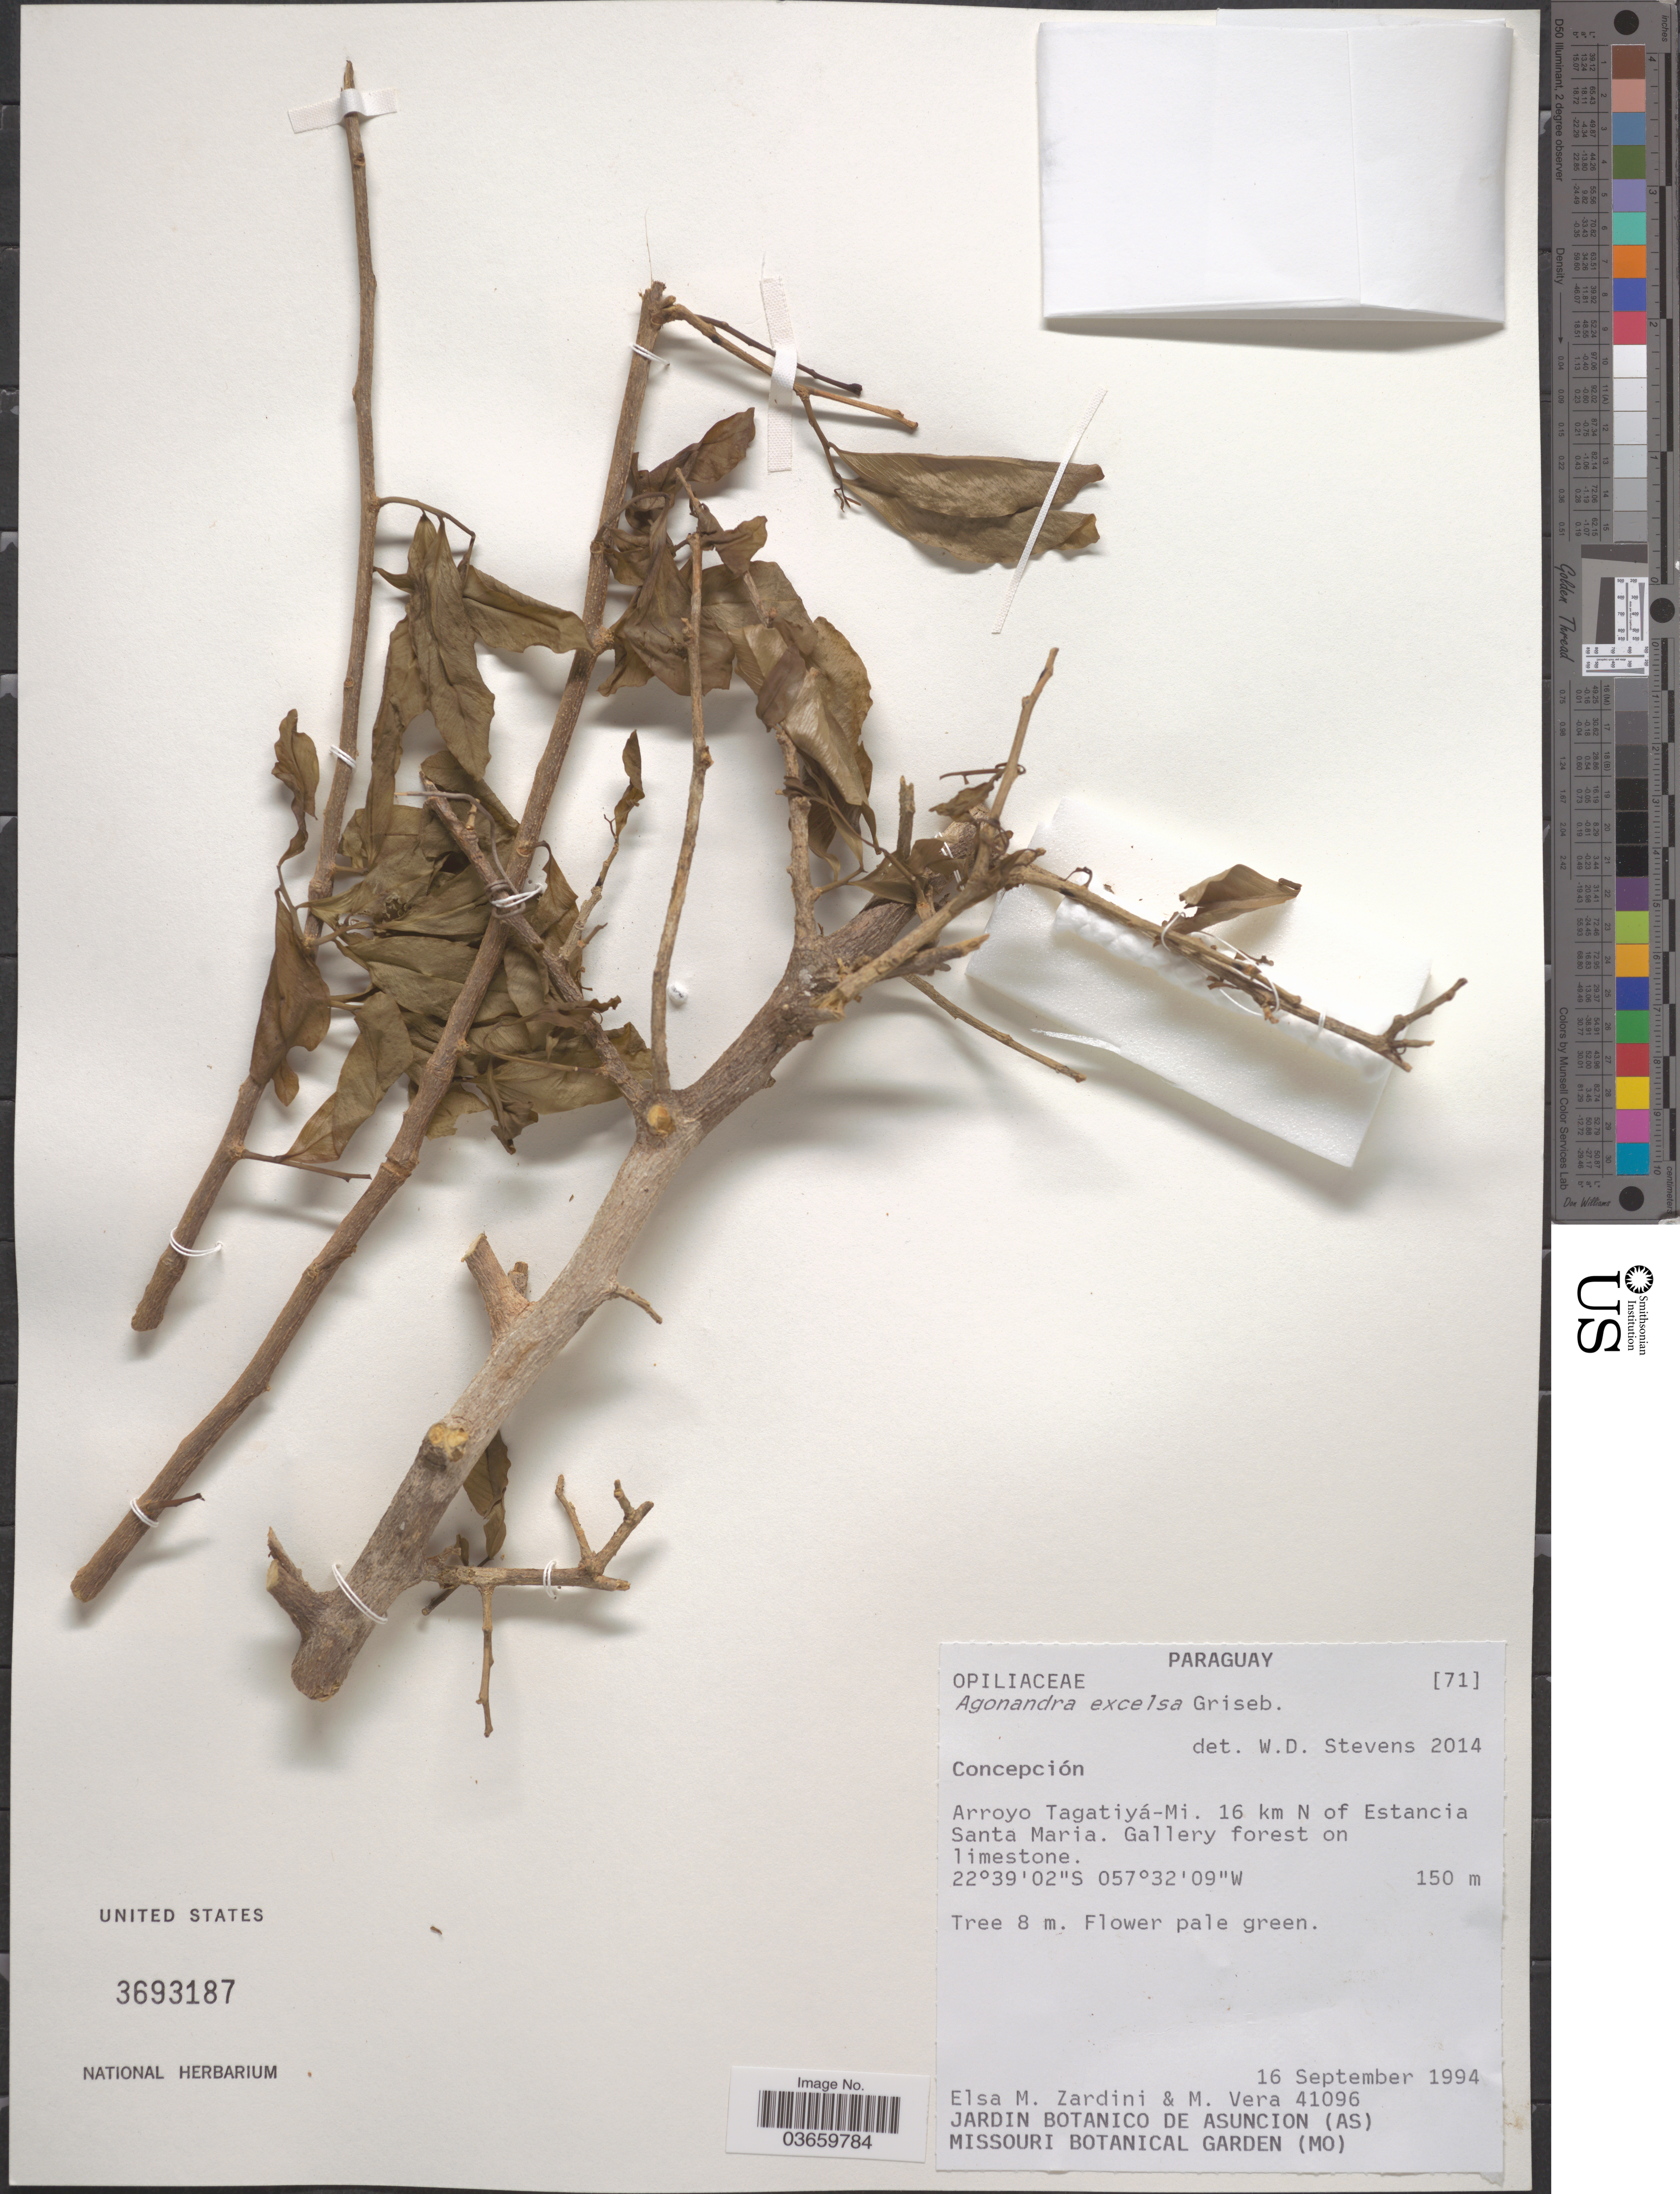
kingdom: Plantae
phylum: Tracheophyta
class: Magnoliopsida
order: Santalales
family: Opiliaceae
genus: Agonandra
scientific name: Agonandra excelsa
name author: Griseb.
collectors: E. M. Zardini & M. Vera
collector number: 41096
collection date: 1994-09-16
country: Paraguay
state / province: Concepcion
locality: Arroyo Tagatiyá-Mi. 16 km N of Estancia Santa Maria. Gallery forest on limestone.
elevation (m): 150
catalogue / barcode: US 3693187